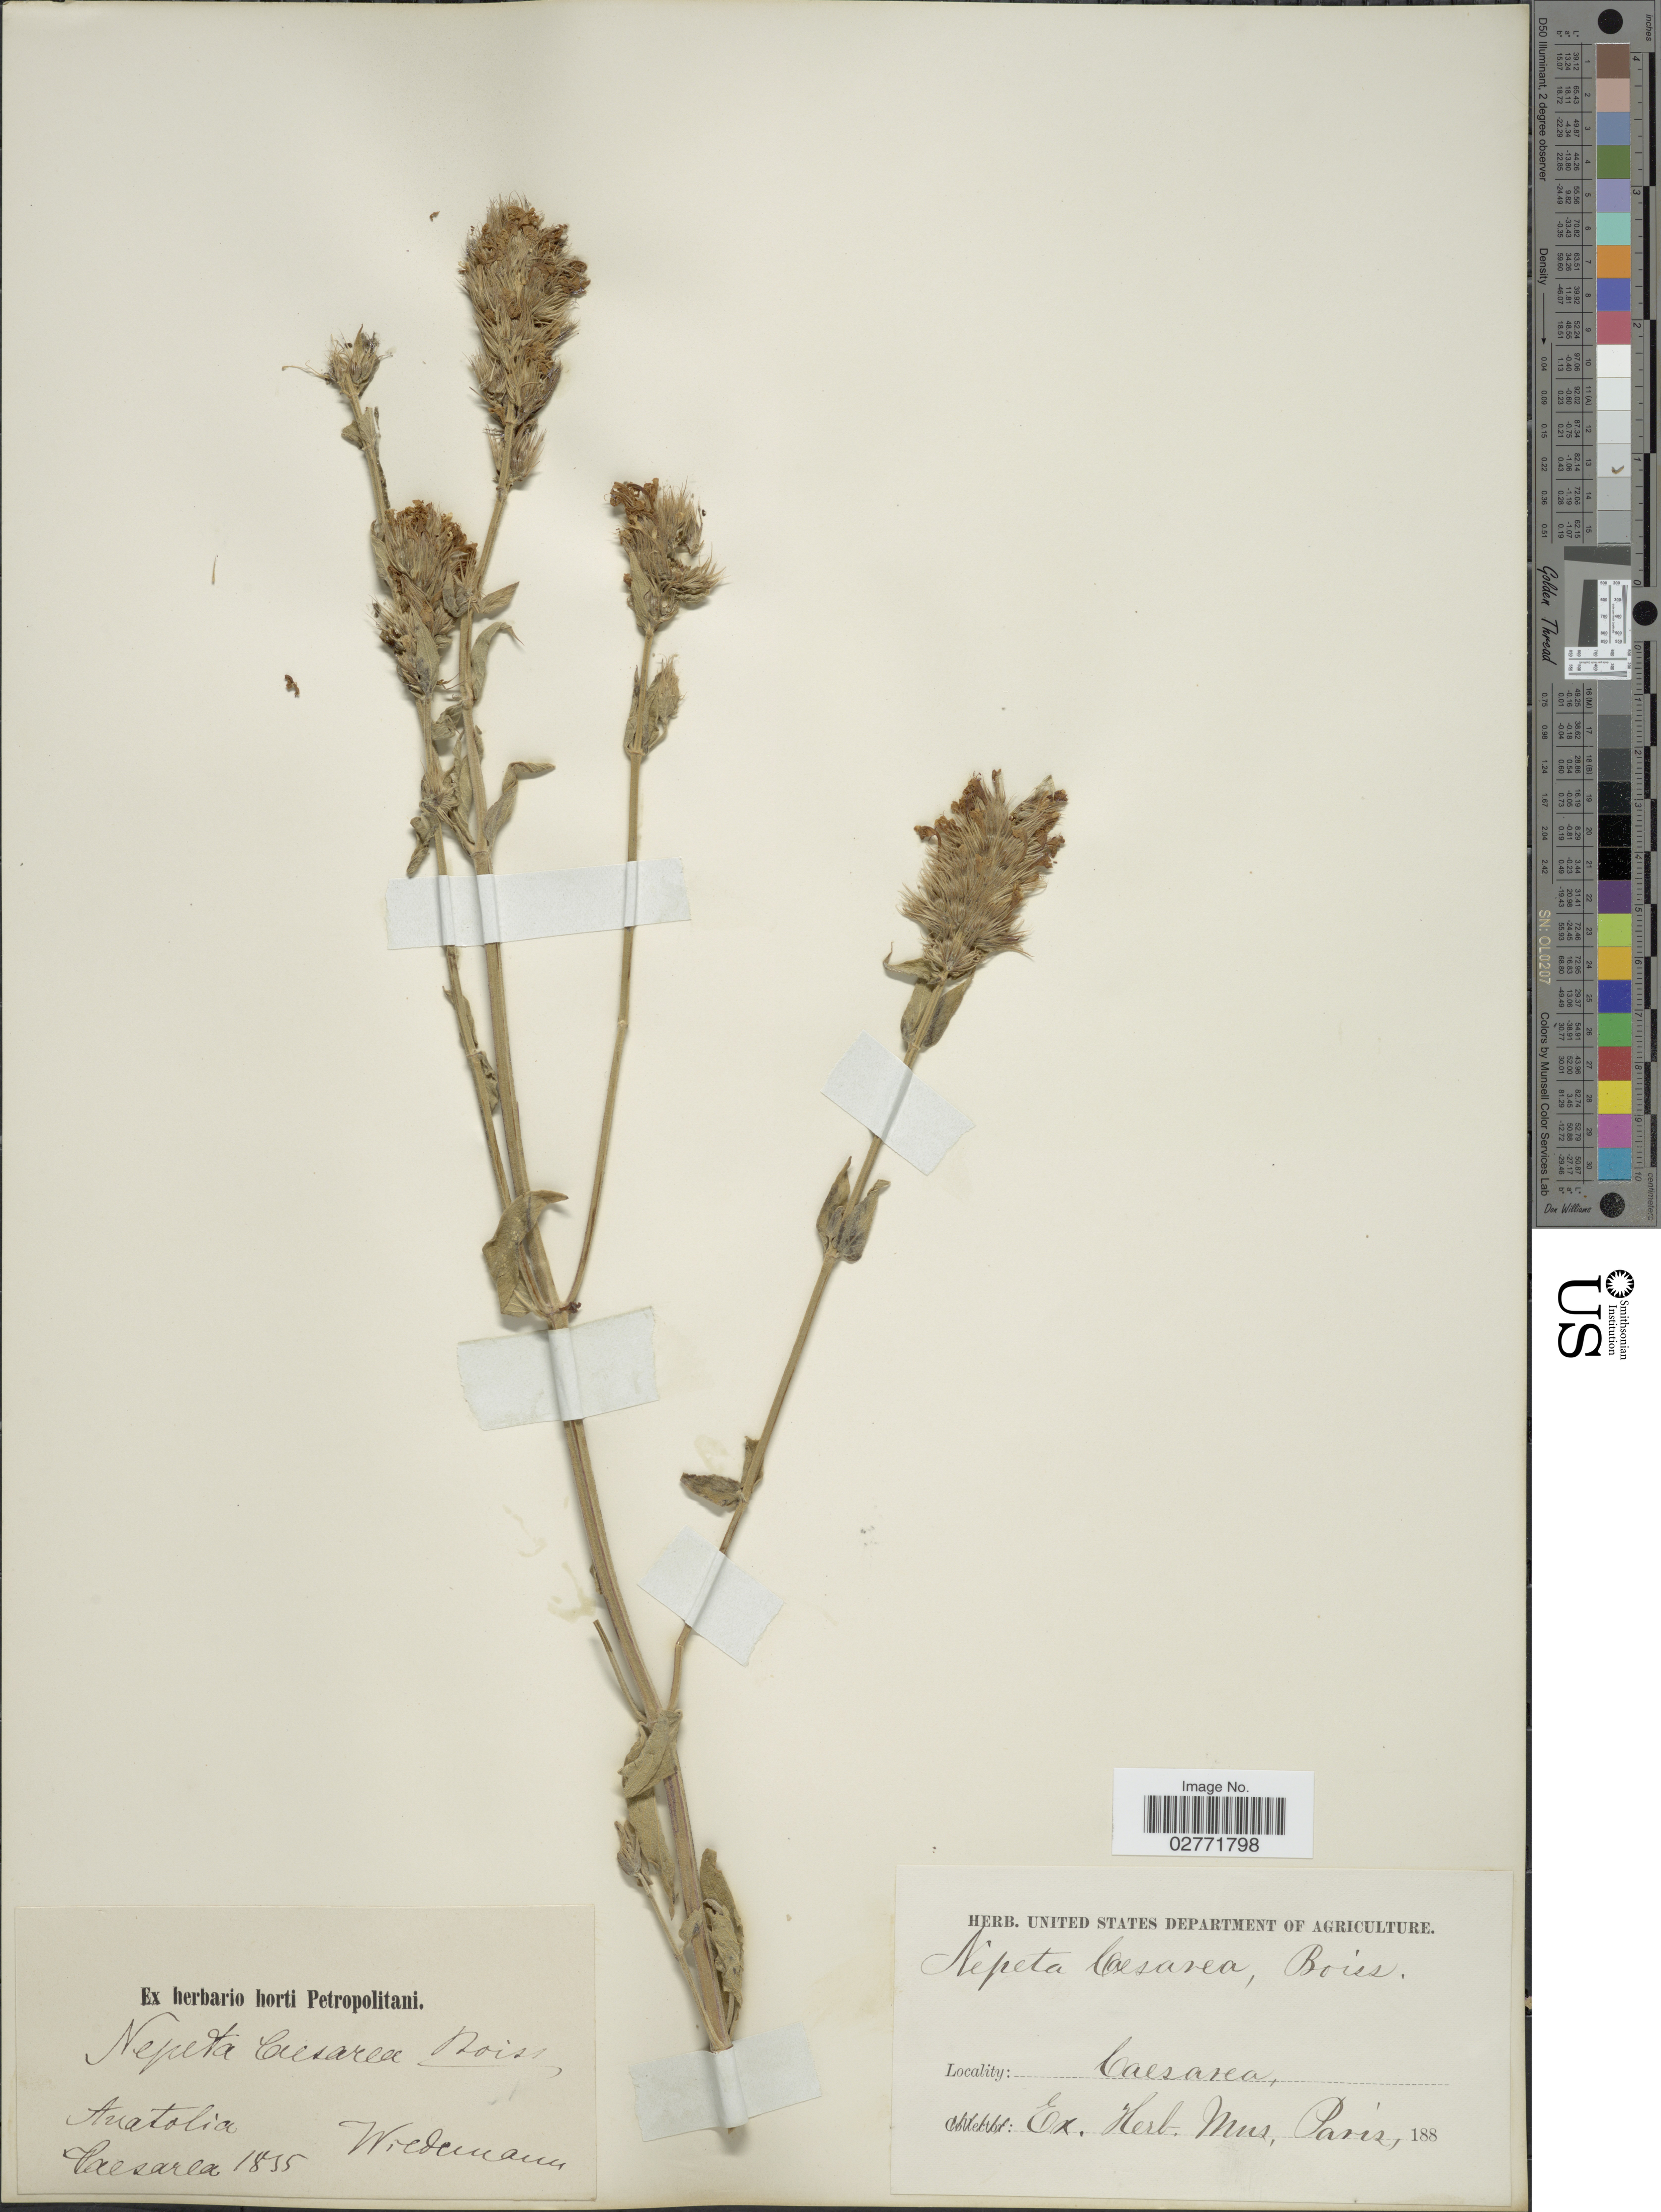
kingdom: Plantae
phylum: Tracheophyta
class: Magnoliopsida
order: Lamiales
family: Lamiaceae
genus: Nepeta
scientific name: Nepeta caesarea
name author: Boiss.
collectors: -. Wiedermann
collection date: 1855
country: Turkey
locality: Anatolia, Caesarea.